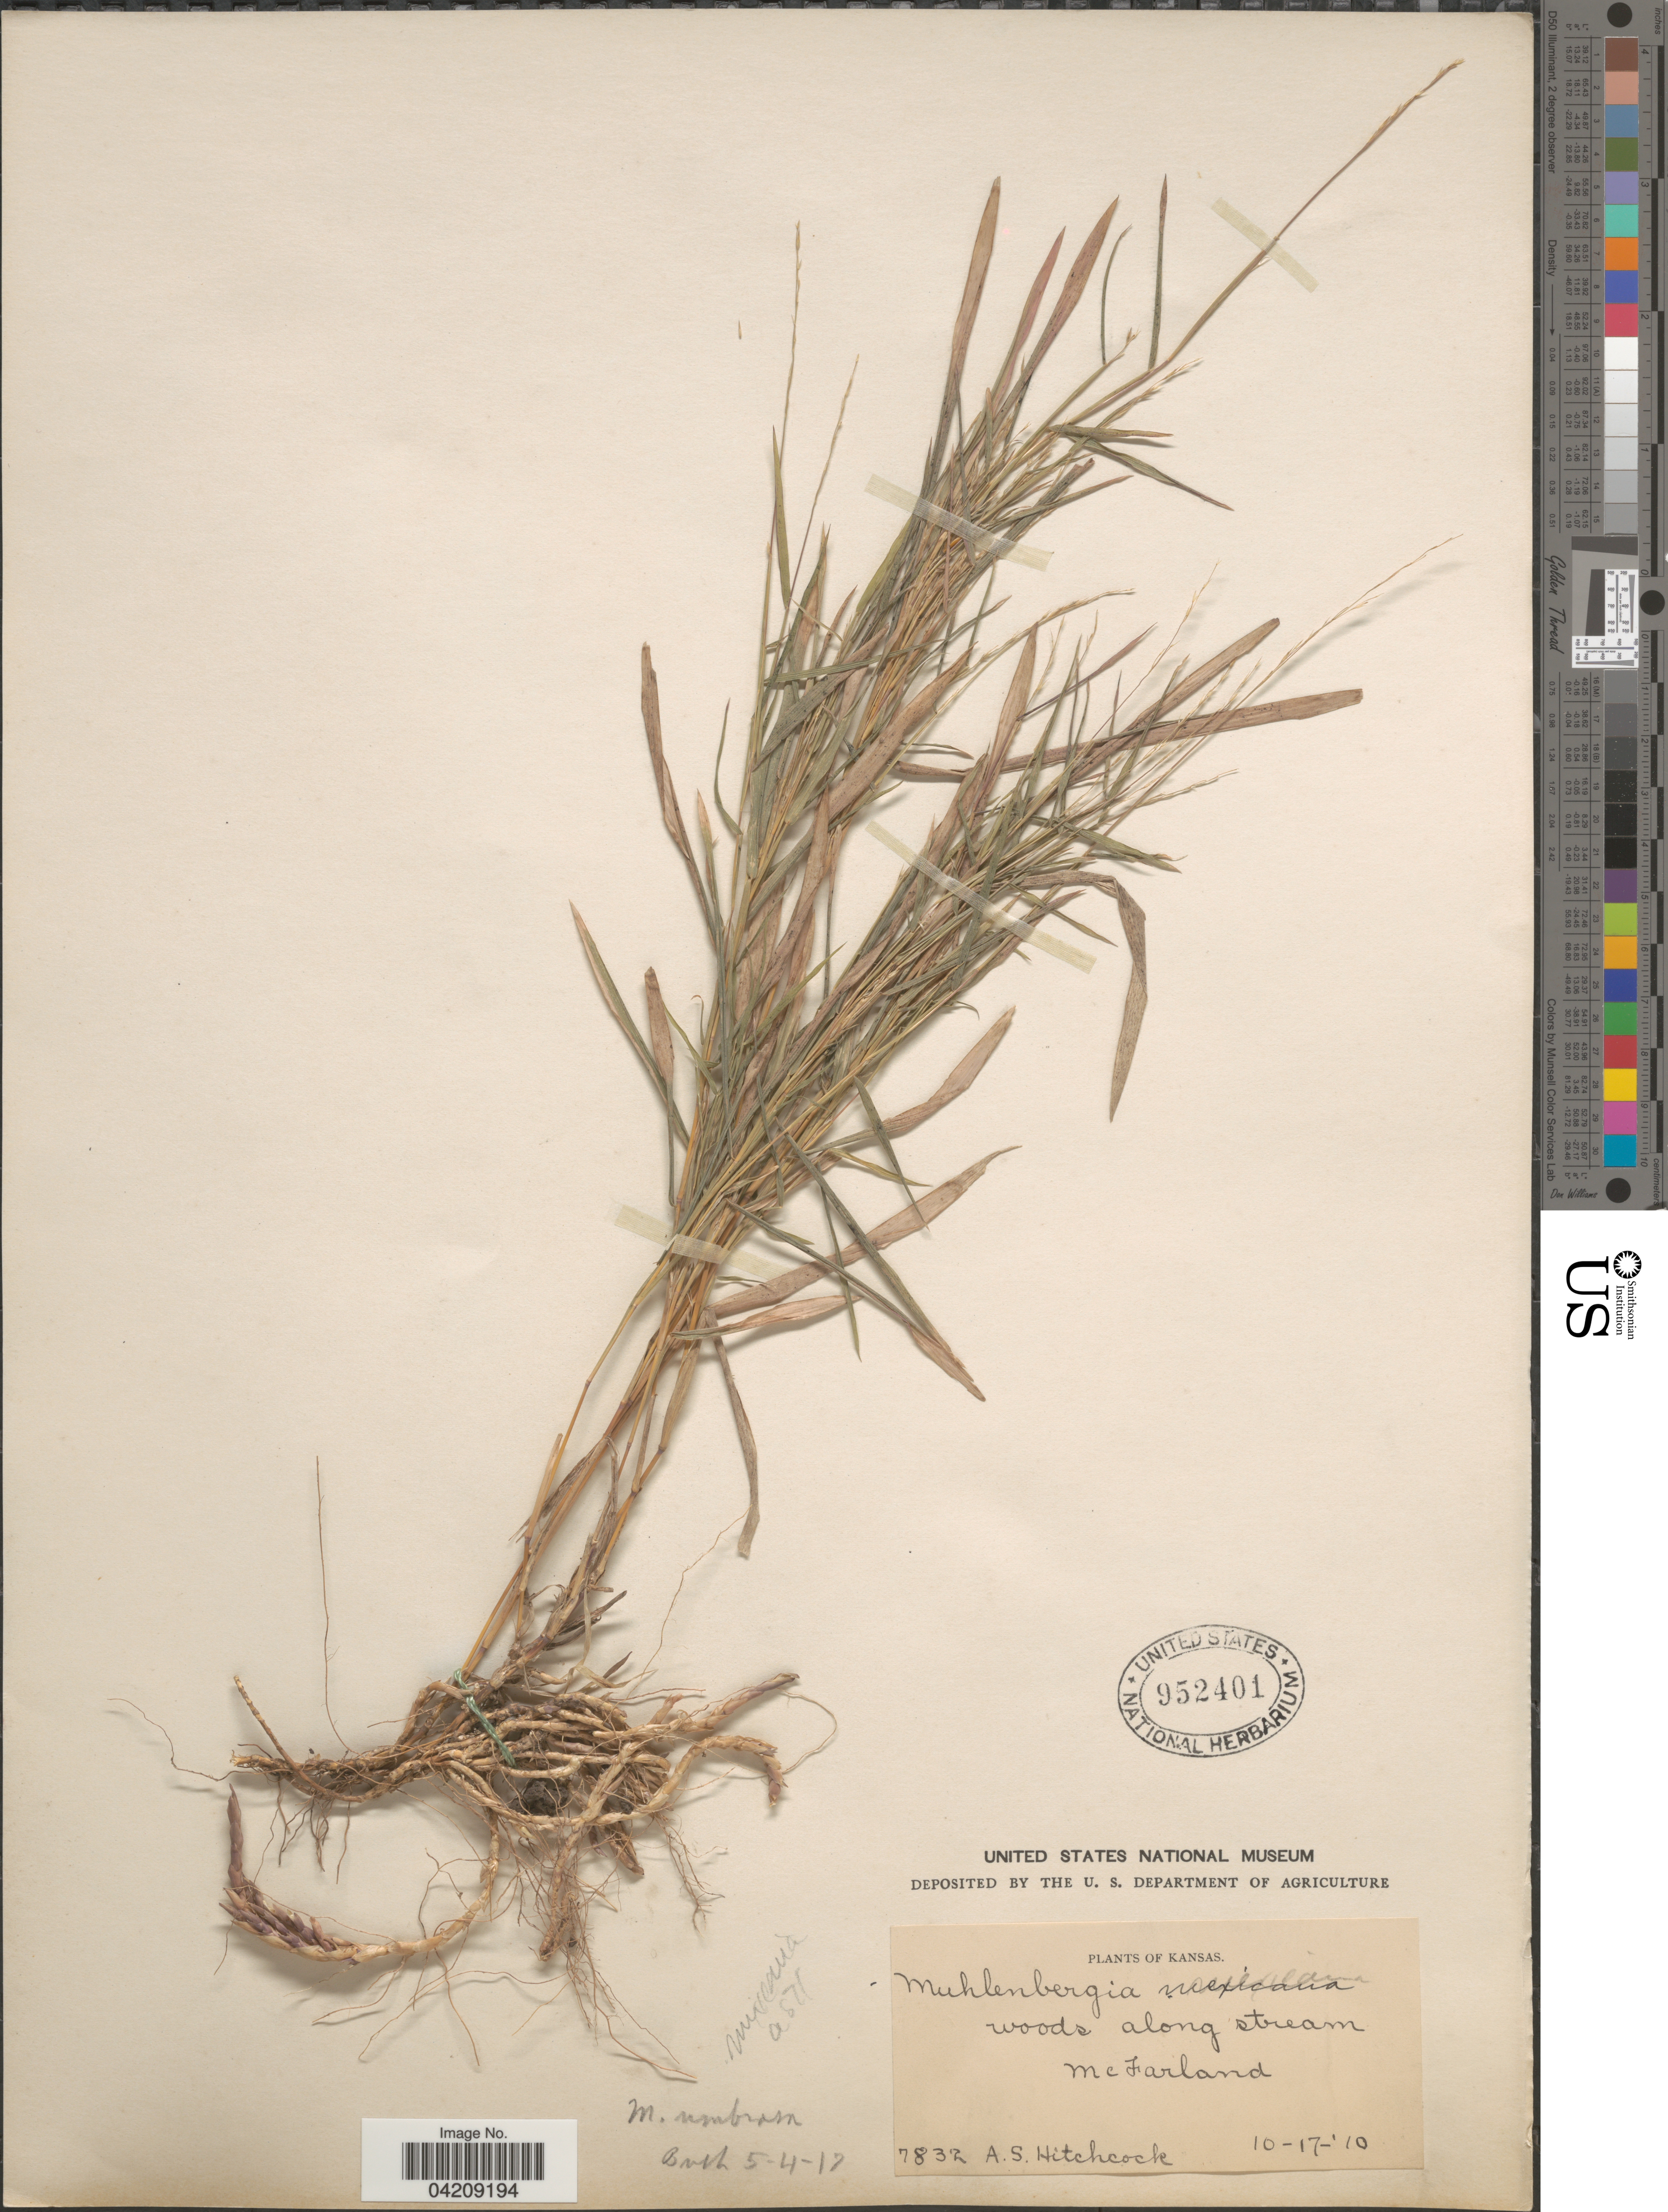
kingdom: Plantae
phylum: Tracheophyta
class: Liliopsida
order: Poales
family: Poaceae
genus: Muhlenbergia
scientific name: Muhlenbergia frondosa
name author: (Poir.) Fernald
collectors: A. S. Hitchcock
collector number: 7832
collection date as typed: Transcribed d/m/y: 17/10/10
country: United States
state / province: Kansas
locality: McFarland.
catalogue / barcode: US 952401